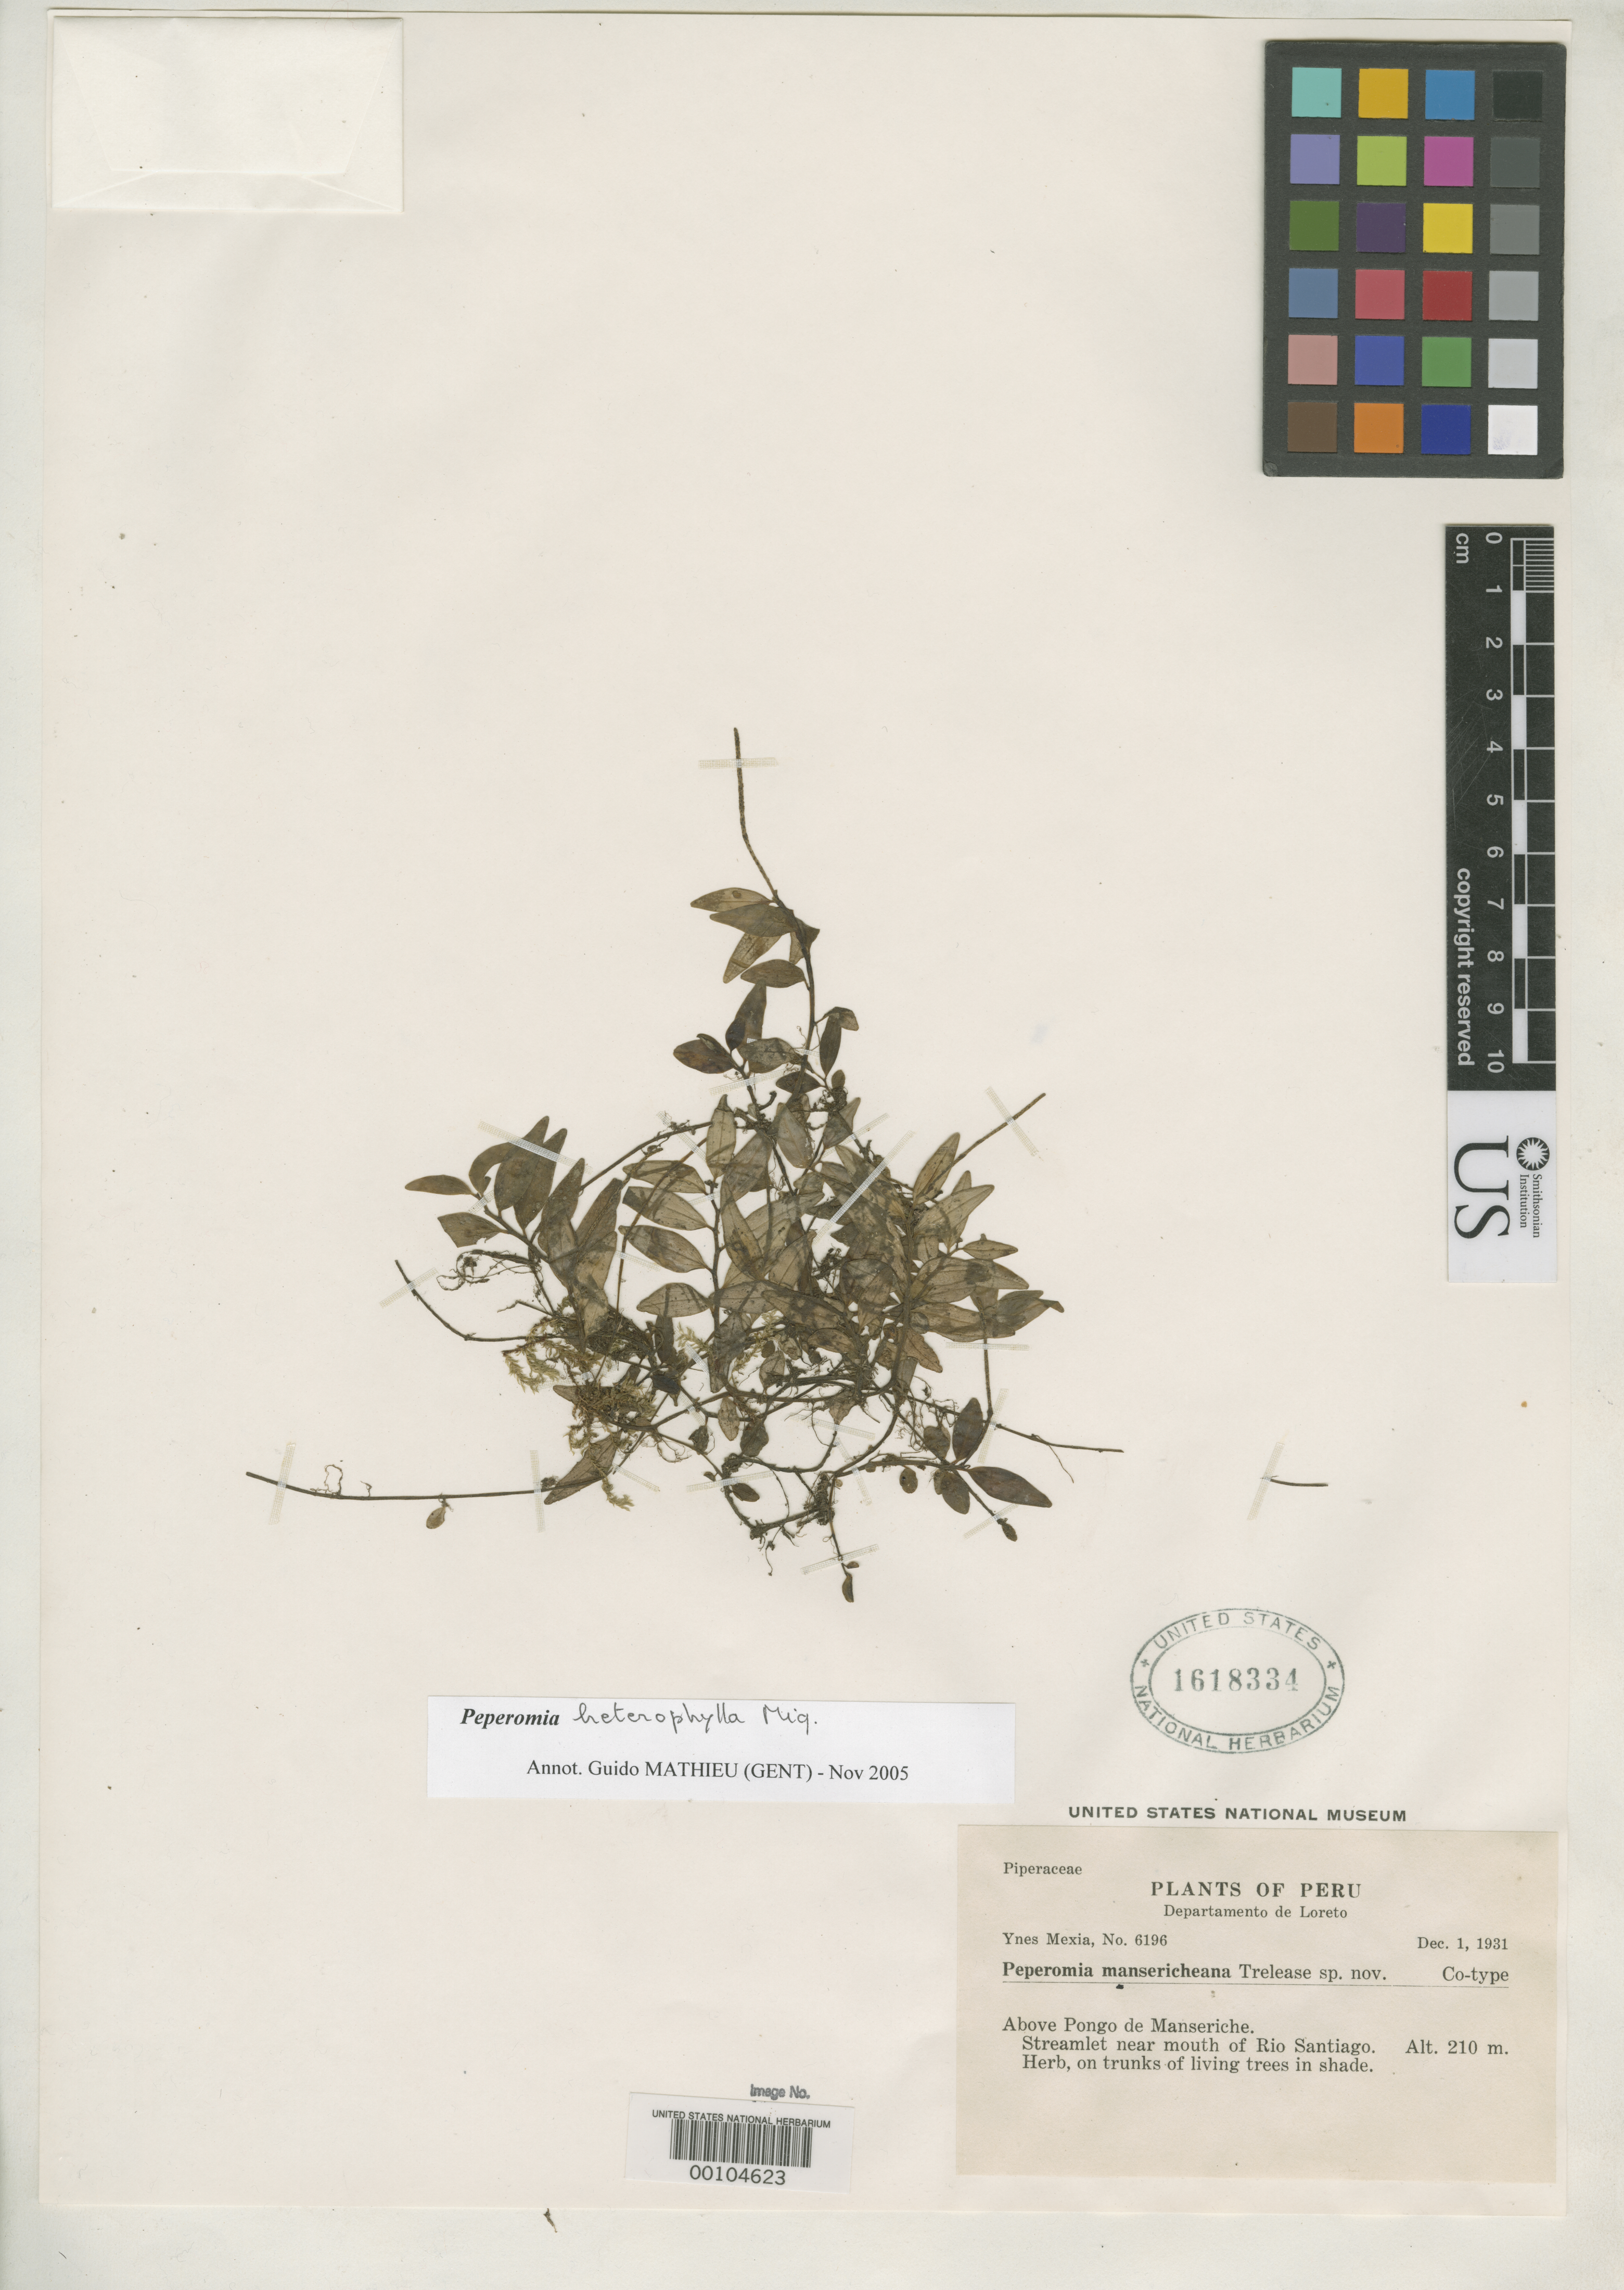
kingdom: Plantae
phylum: Tracheophyta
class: Magnoliopsida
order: Piperales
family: Piperaceae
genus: Peperomia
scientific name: Peperomia mansericheana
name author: Trel. in J.F. Macbr.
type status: Isotype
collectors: Y. Mexia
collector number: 6196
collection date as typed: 01 Dec 1931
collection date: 1931-12-01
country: Peru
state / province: Loreto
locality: Above Pongo de Maneriche, near mouth of Rio Santiago.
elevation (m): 210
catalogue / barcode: US 1618334